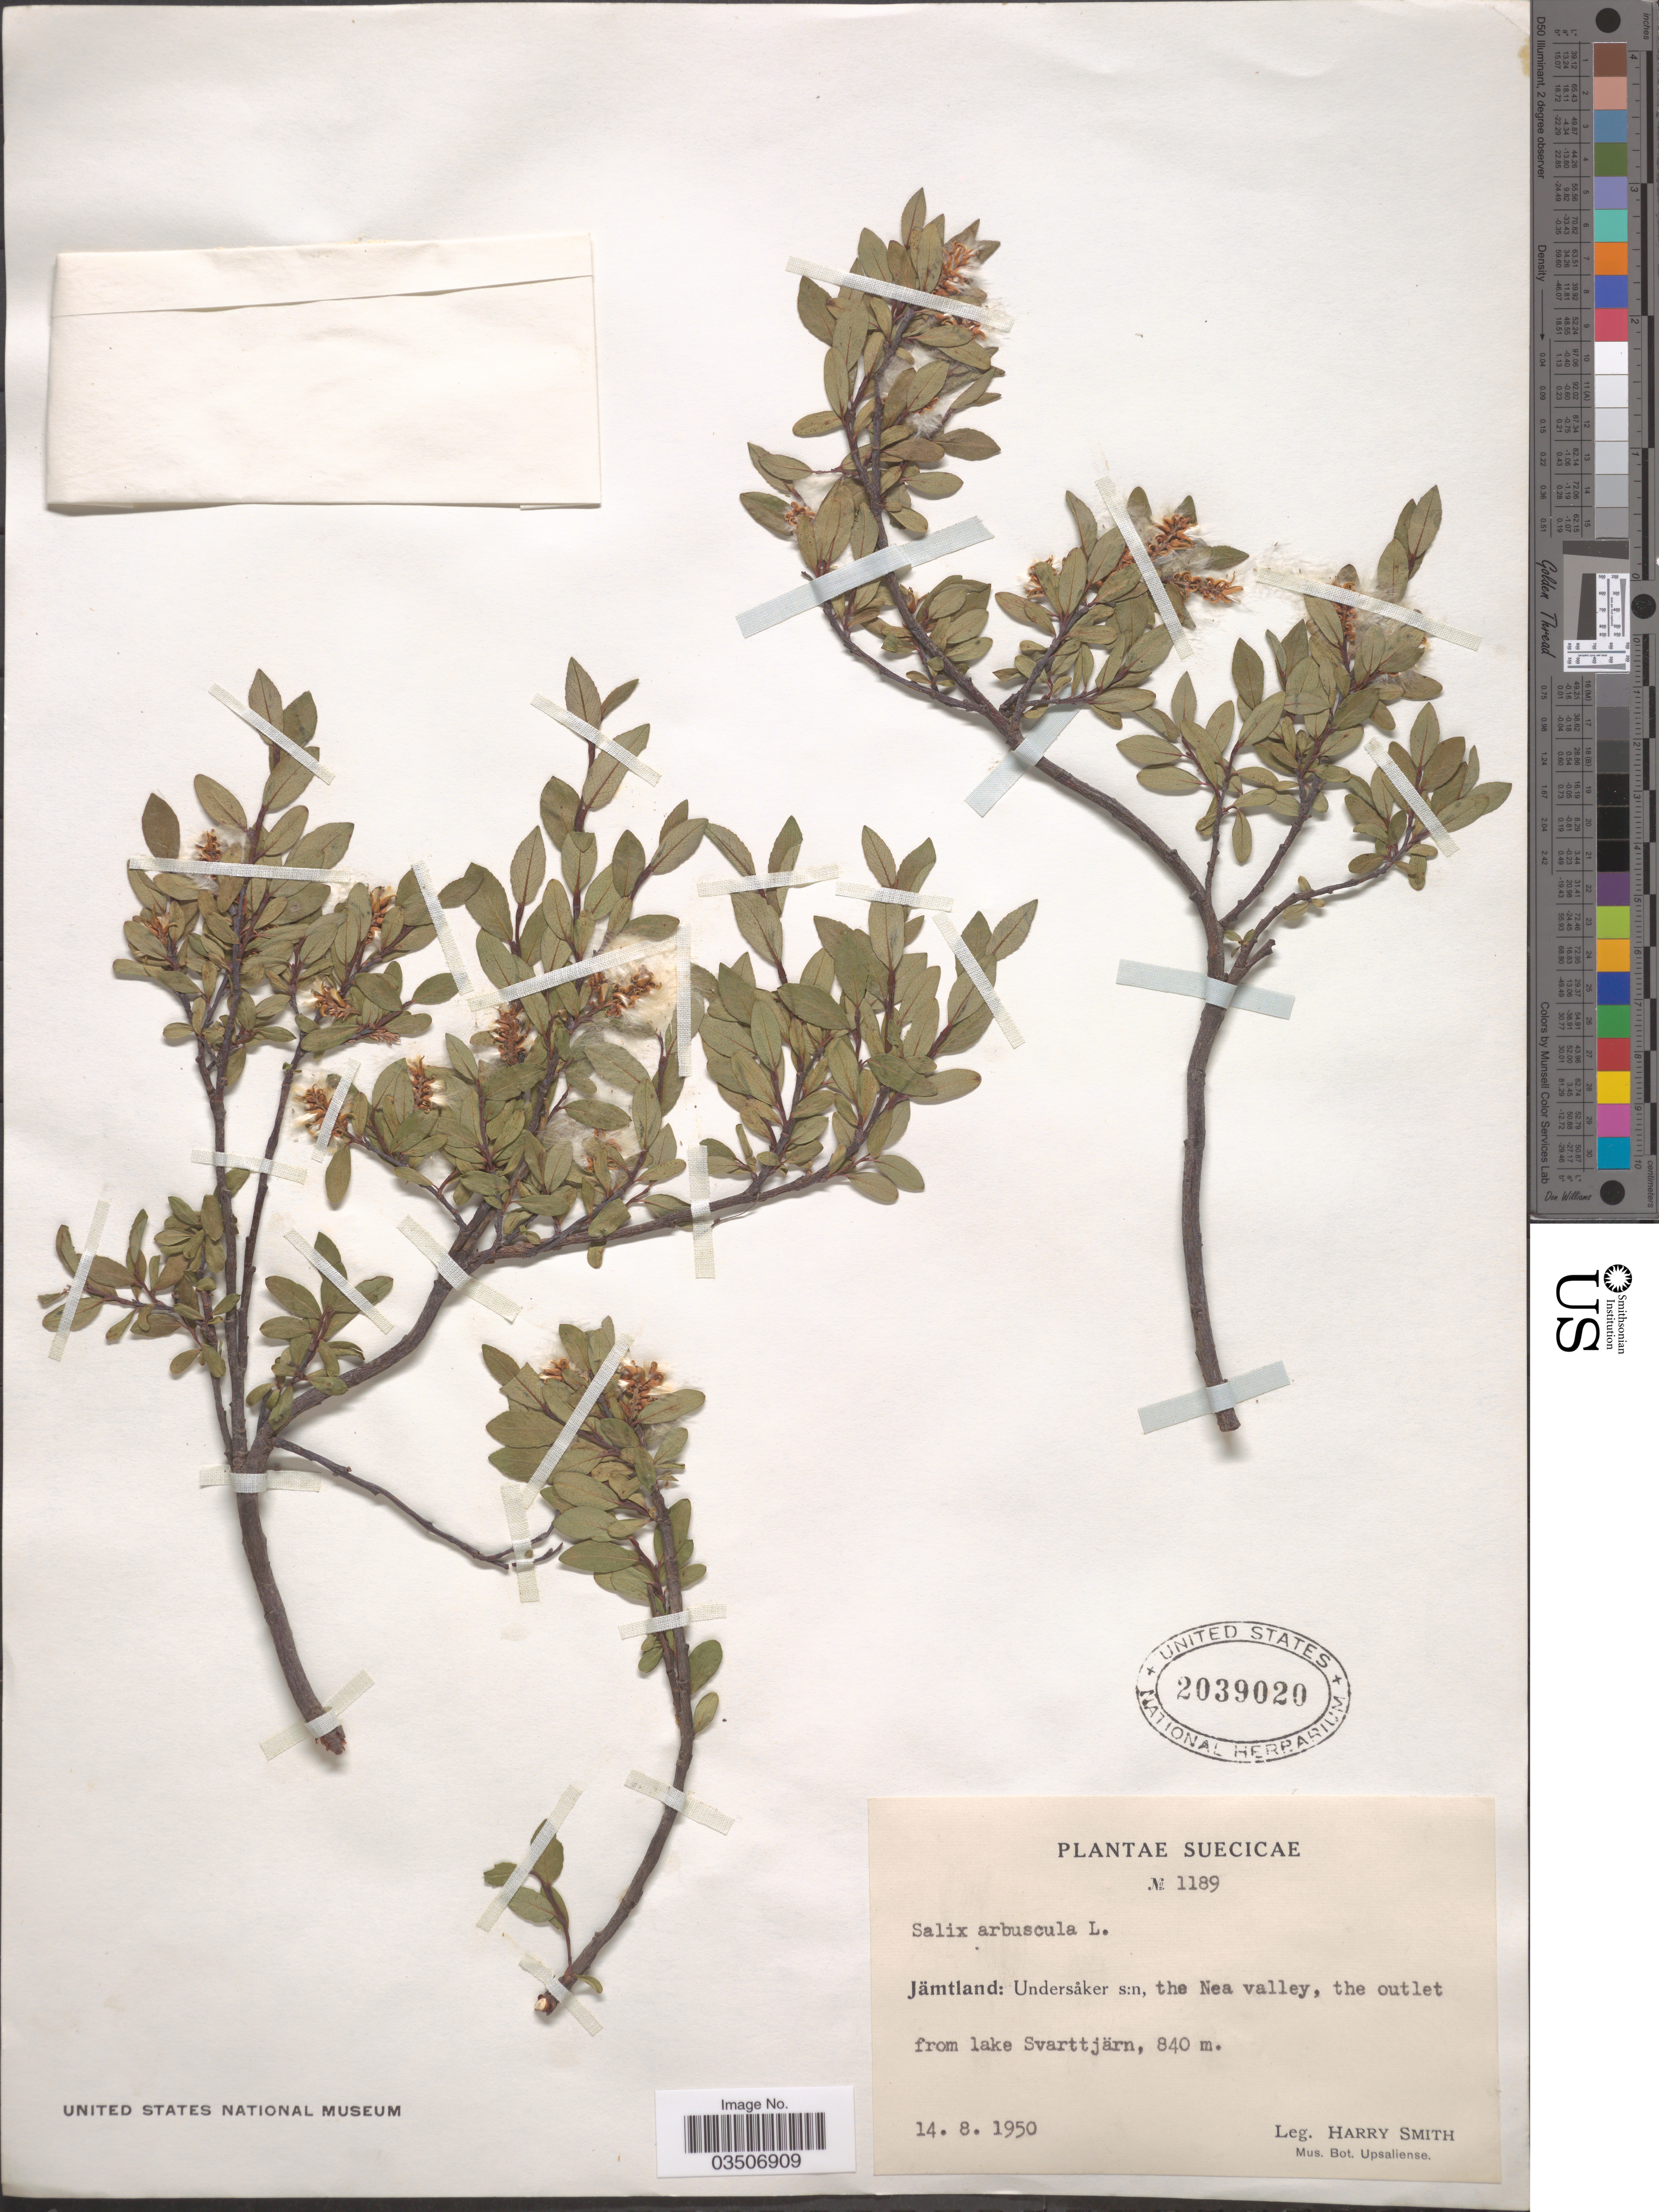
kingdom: Plantae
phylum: Tracheophyta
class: Magnoliopsida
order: Malpighiales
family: Salicaceae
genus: Salix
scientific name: Salix arbuscula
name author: L.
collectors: H. Smith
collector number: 1189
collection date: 1950-08-14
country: Sweden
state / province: Jämtland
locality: Suecicae. Jämtland: Undersäker s:n, the Nea valley, the outlet from lake Svarttjärn.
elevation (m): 840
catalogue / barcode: US 2039020